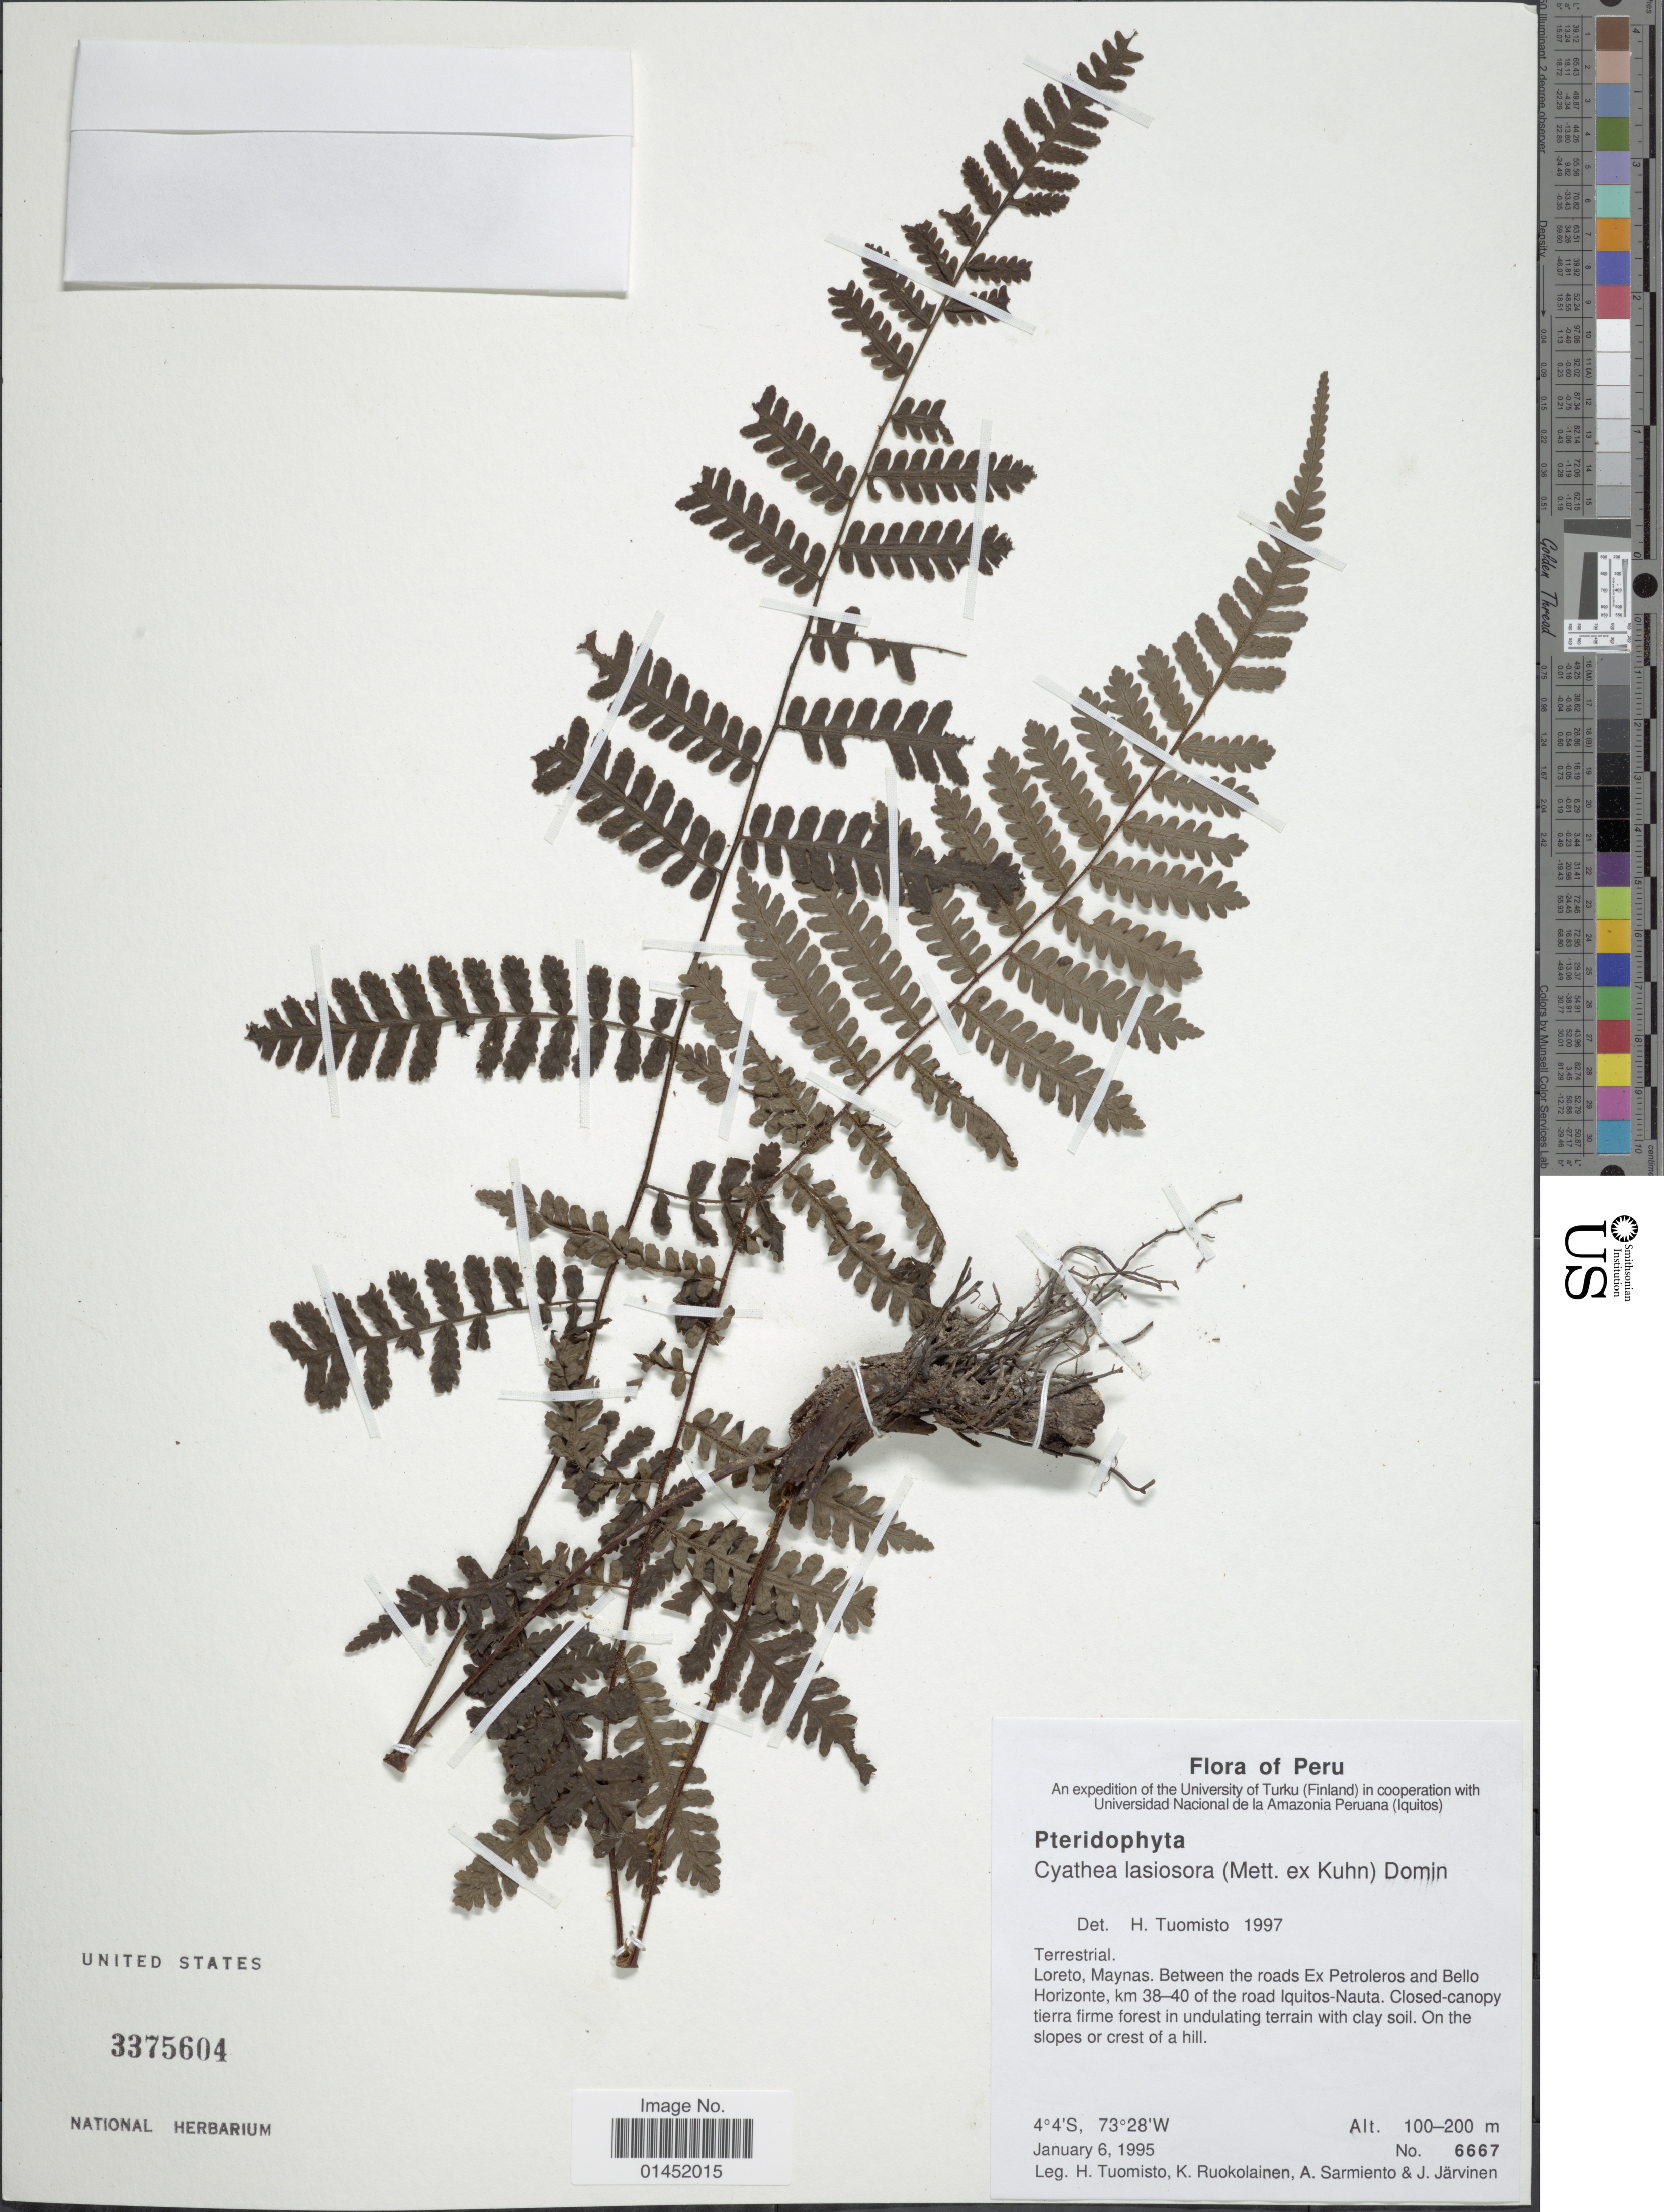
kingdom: Plantae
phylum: Tracheophyta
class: Polypodiopsida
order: Cyatheales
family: Cyatheaceae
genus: Cyathea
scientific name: Cyathea lasiosora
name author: (Mett. ex Kuhn) Domin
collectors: H. Tuomisto, K. Ruokolainen, A. Sarmiento & J. Järvinen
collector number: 6667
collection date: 1995-01-06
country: Peru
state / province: Loreto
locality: Maynas. Between the roads Ex Petroleros and Bello Horizonte, km 38-40 of the road Iquitos-Nauta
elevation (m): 100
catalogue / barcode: US 3375604